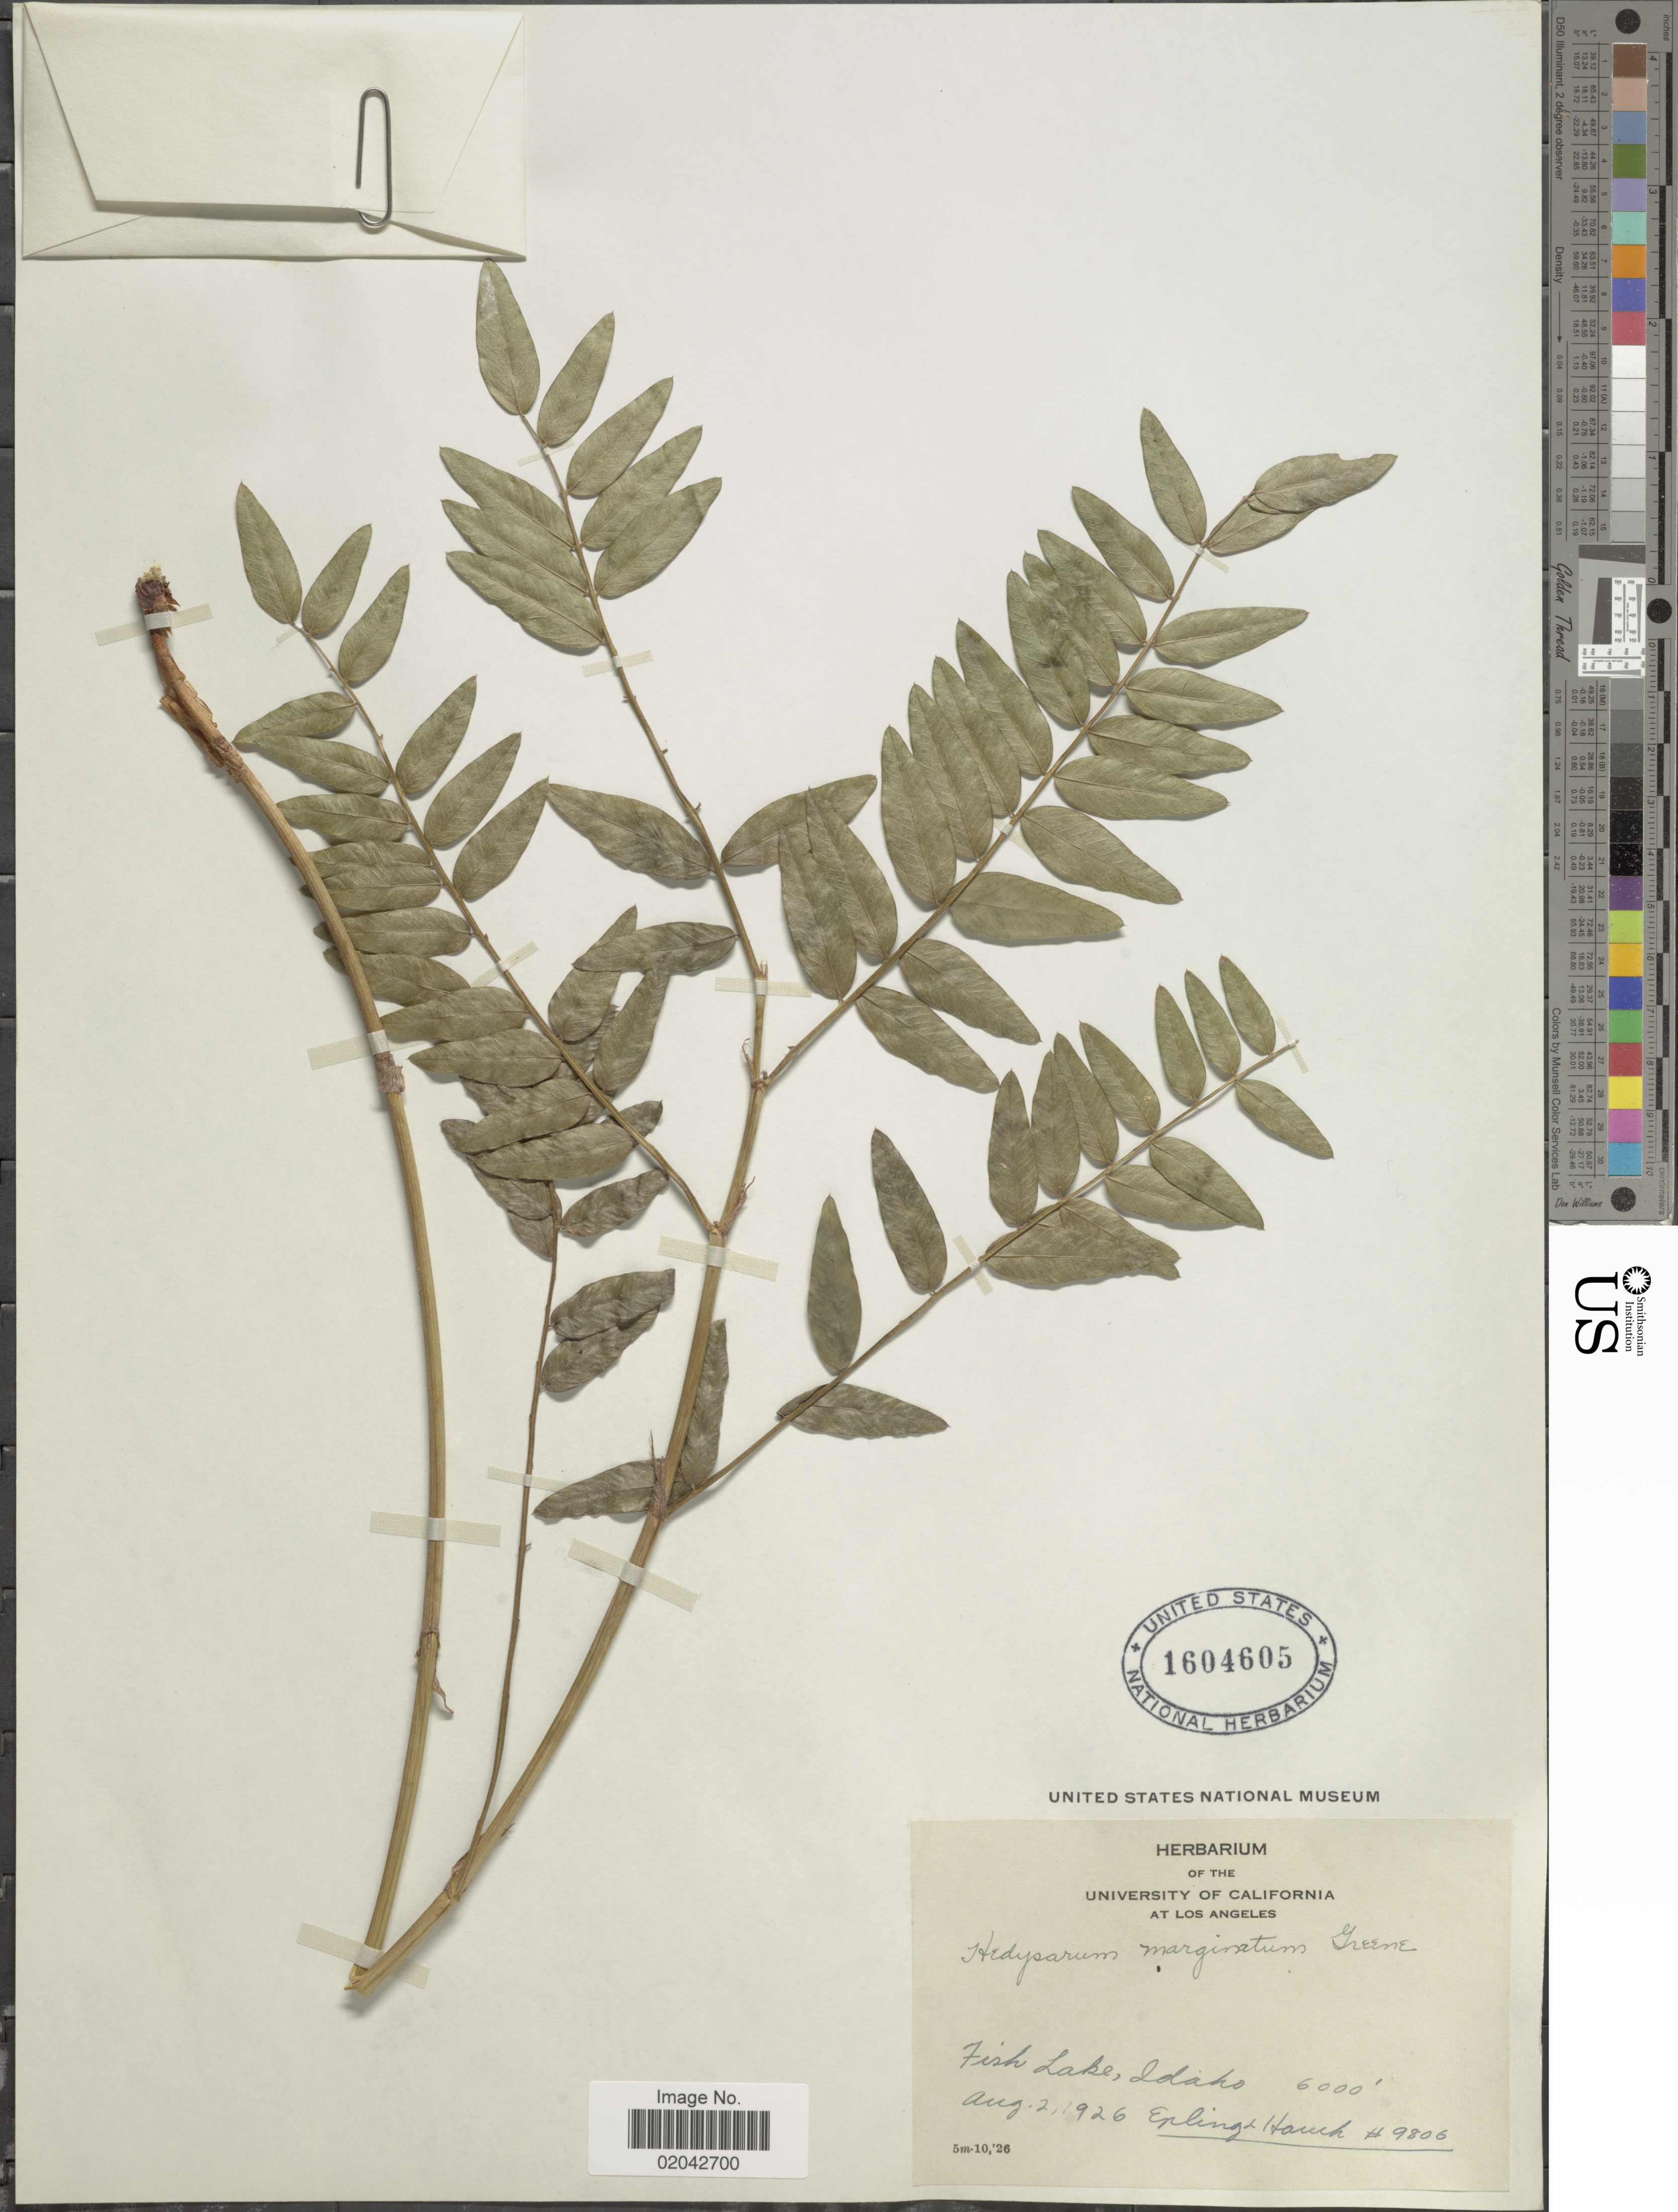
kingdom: Plantae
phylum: Tracheophyta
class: Magnoliopsida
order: Fabales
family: Fabaceae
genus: Hedysarum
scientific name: Hedysarum marginatum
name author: Greene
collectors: -- Epling & -. Hauch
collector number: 9805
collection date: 1926-08-02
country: United States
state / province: Idaho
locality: Fish Lake.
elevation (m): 1829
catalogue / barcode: US 1604605